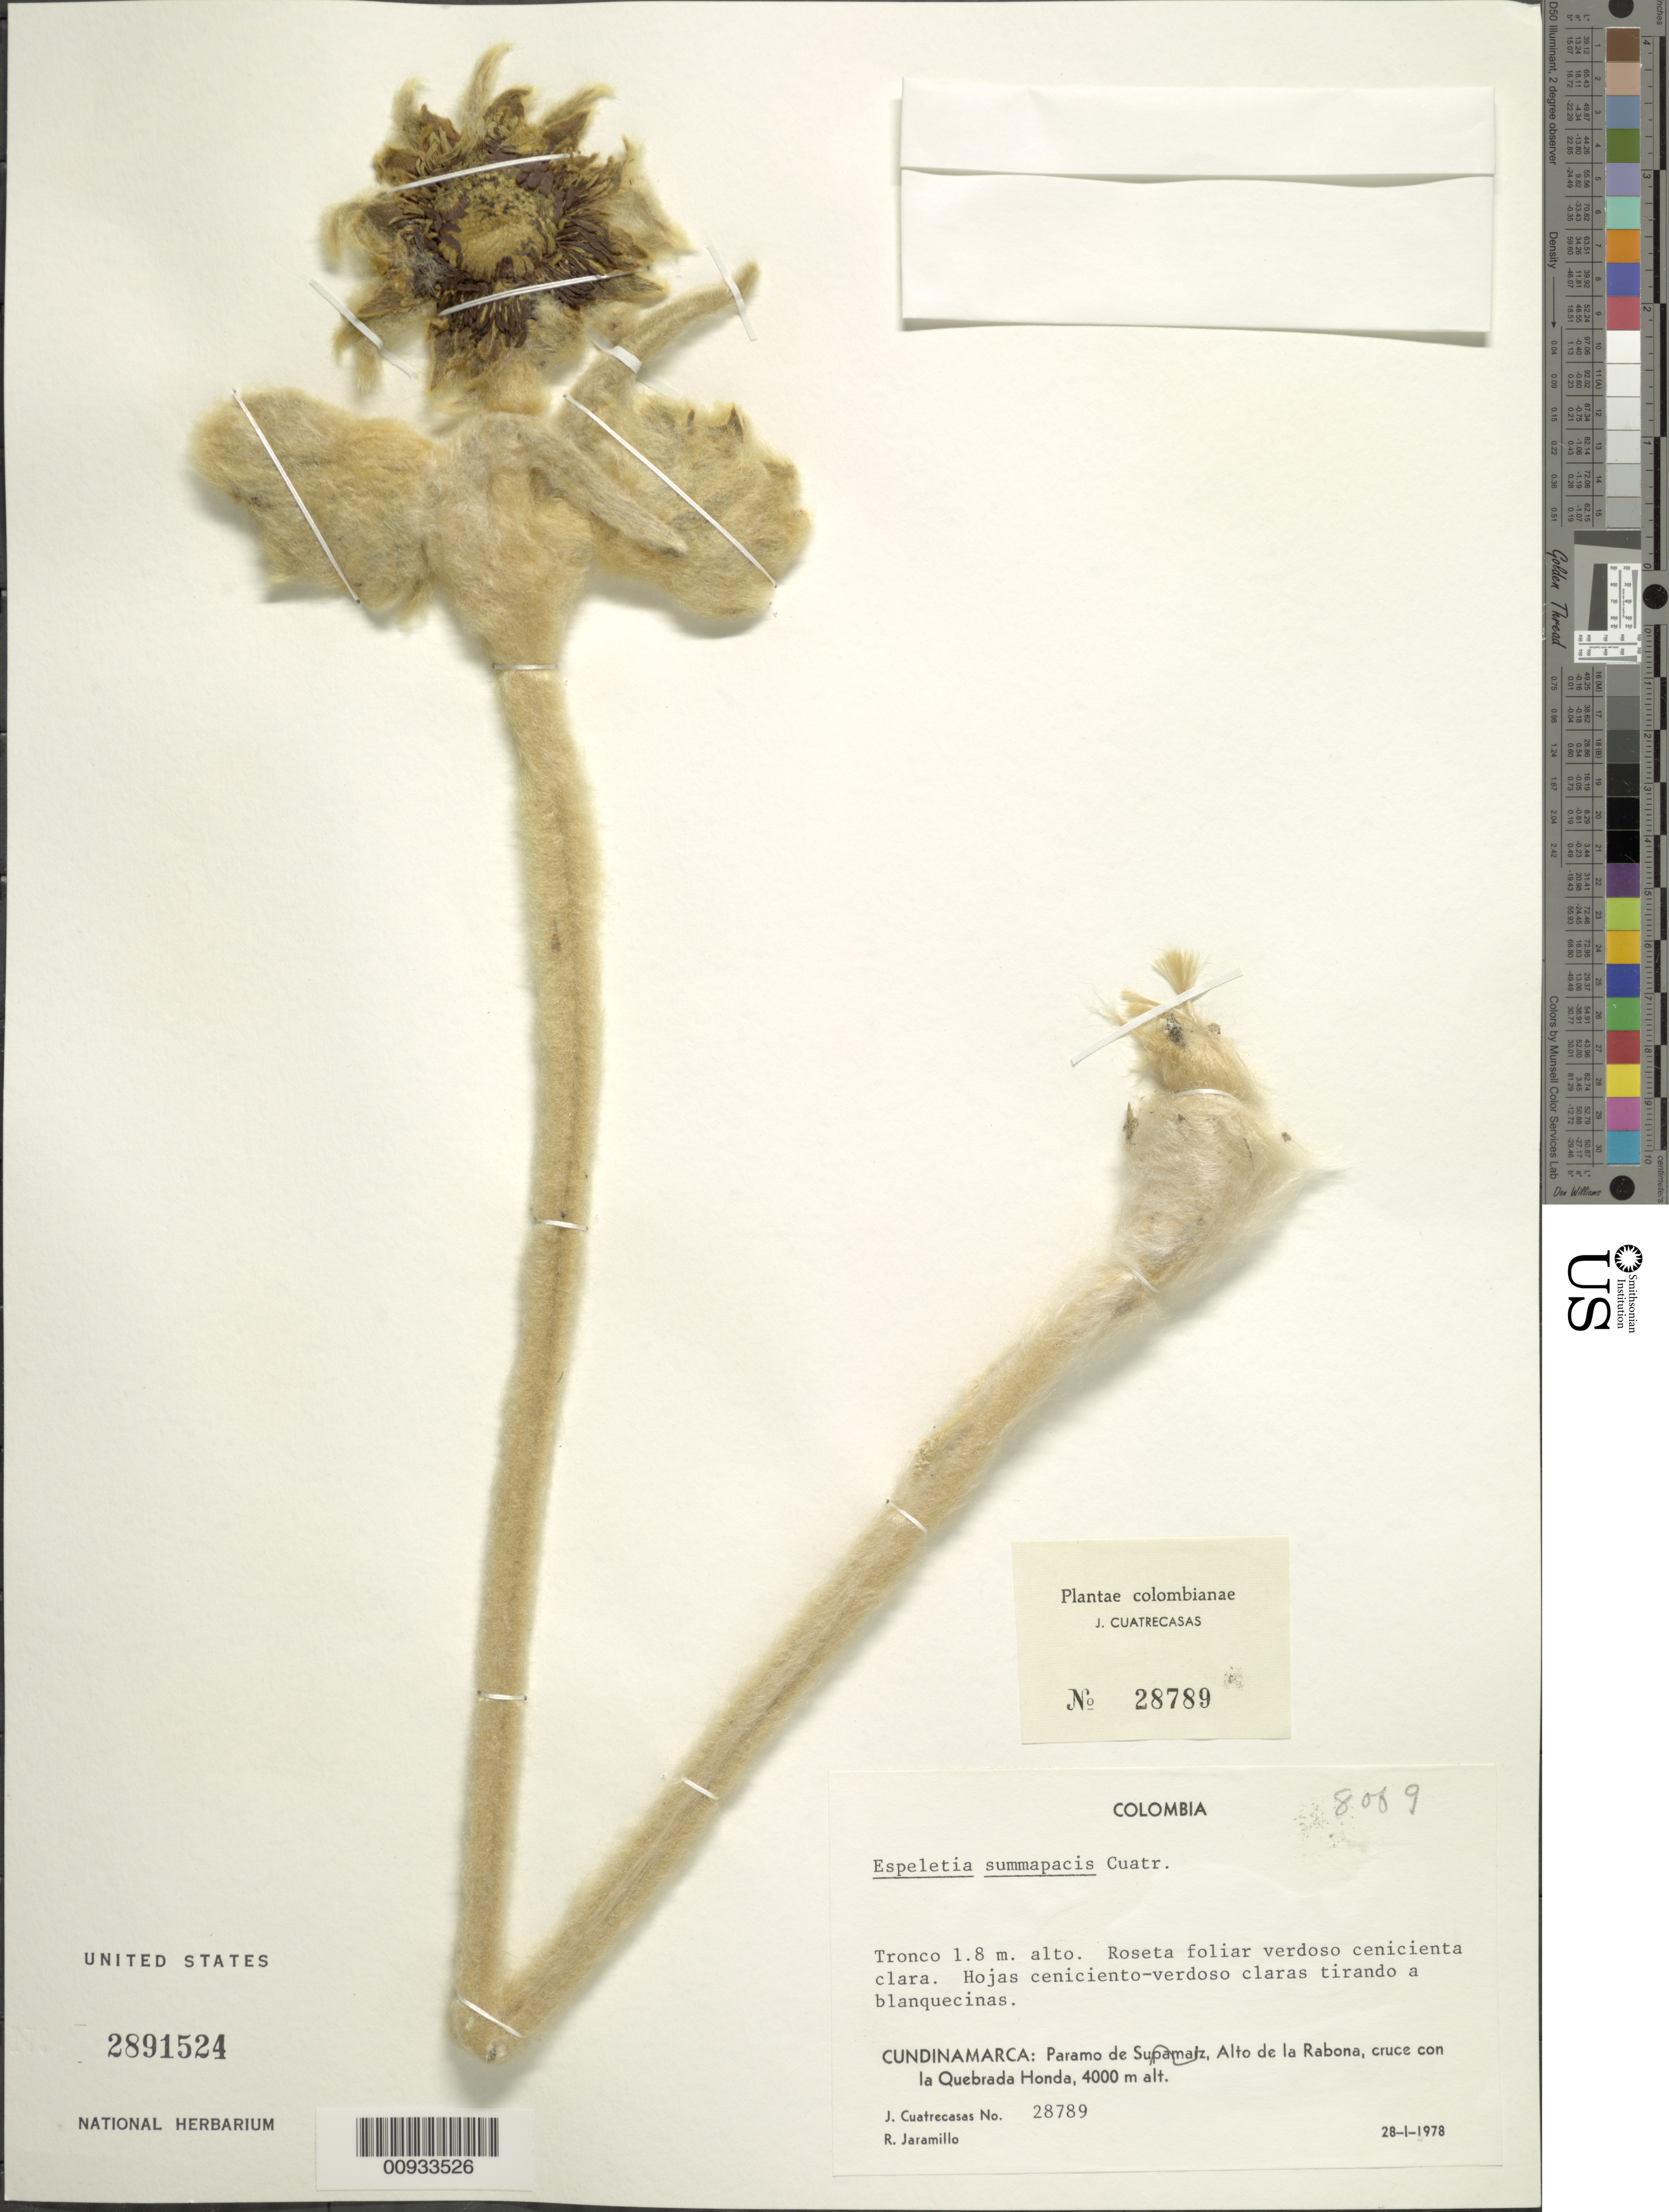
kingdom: Plantae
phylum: Tracheophyta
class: Magnoliopsida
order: Asterales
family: Asteraceae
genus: Espeletia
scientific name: Espeletia summapacis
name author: Cuatrec.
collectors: J. Cuatrecasas & R. Jaramillo M.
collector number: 28789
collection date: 1978-01-28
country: Colombia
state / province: Cundinamarca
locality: Paramo de, Alto de la Rabona, cruce con la Quebrada Honda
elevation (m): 4000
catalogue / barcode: US 2891524